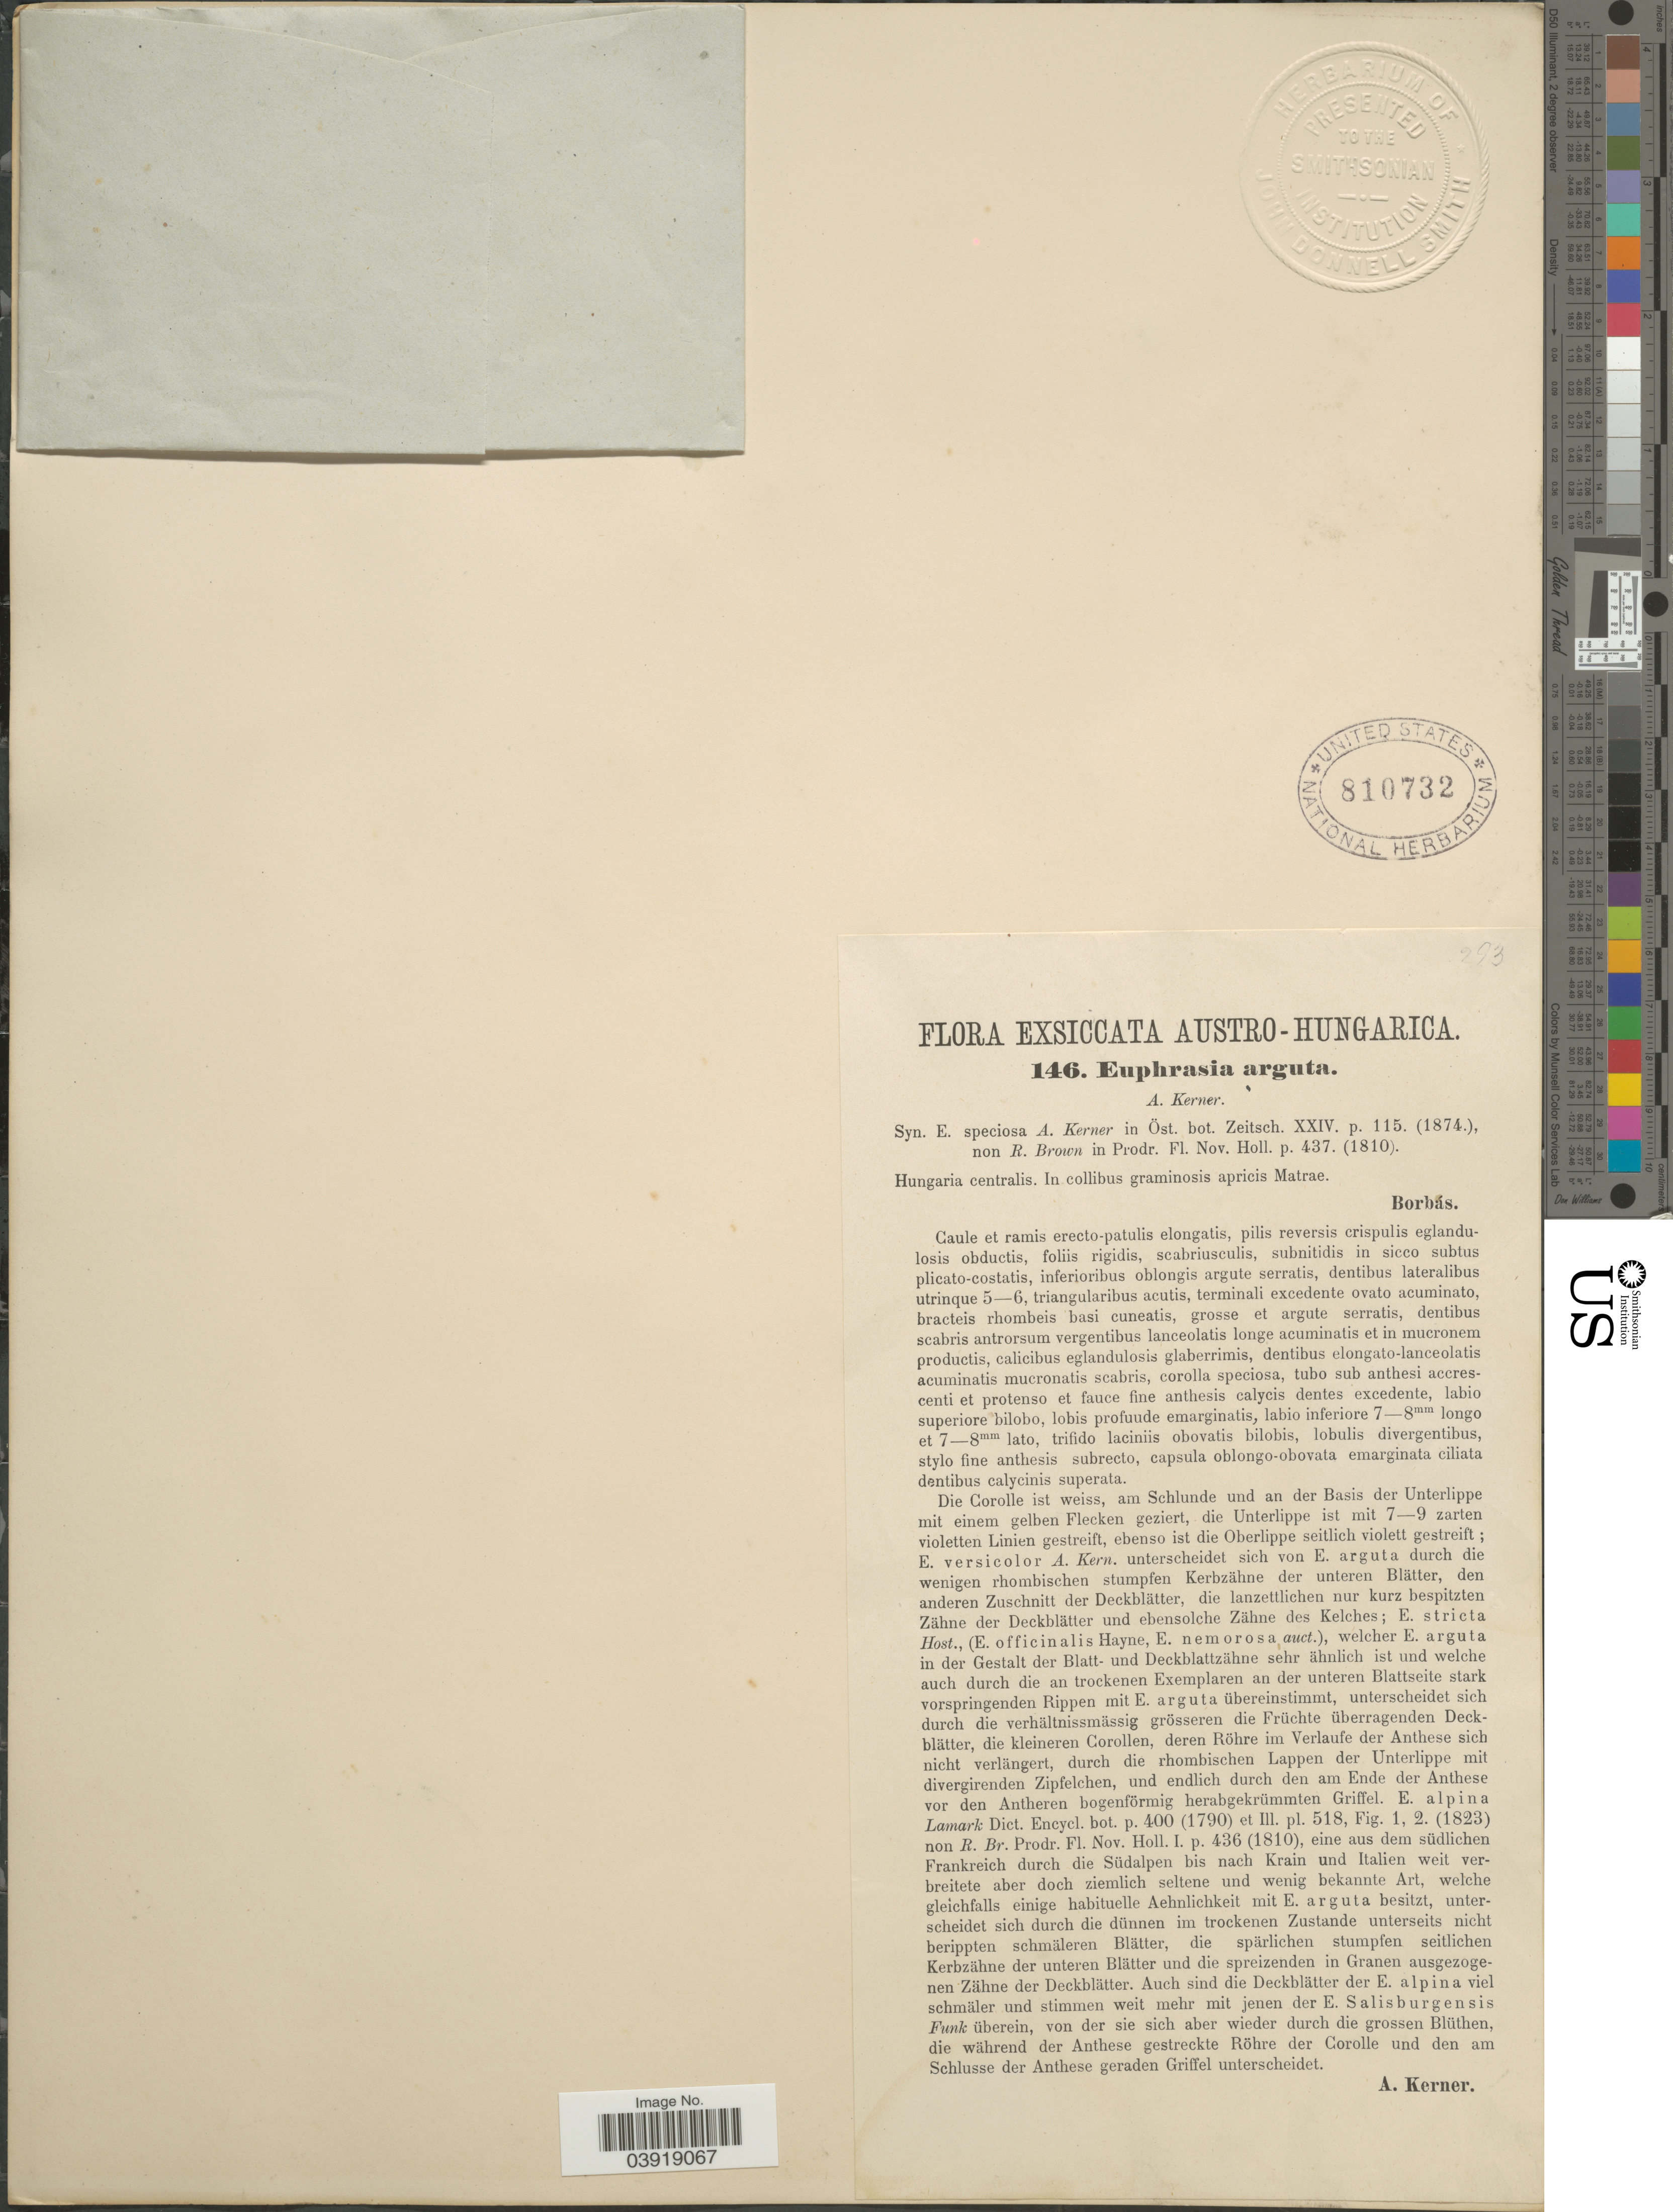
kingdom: Plantae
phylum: Tracheophyta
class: Magnoliopsida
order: Lamiales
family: Orobanchaceae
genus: Euphrasia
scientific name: Euphrasia arguta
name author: R. Br.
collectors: V. von Borbás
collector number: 146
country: Hungary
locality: Austro-Hungarica. Hungaria centralis. In collibus graminosis apricis Matrae.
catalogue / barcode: US 810732